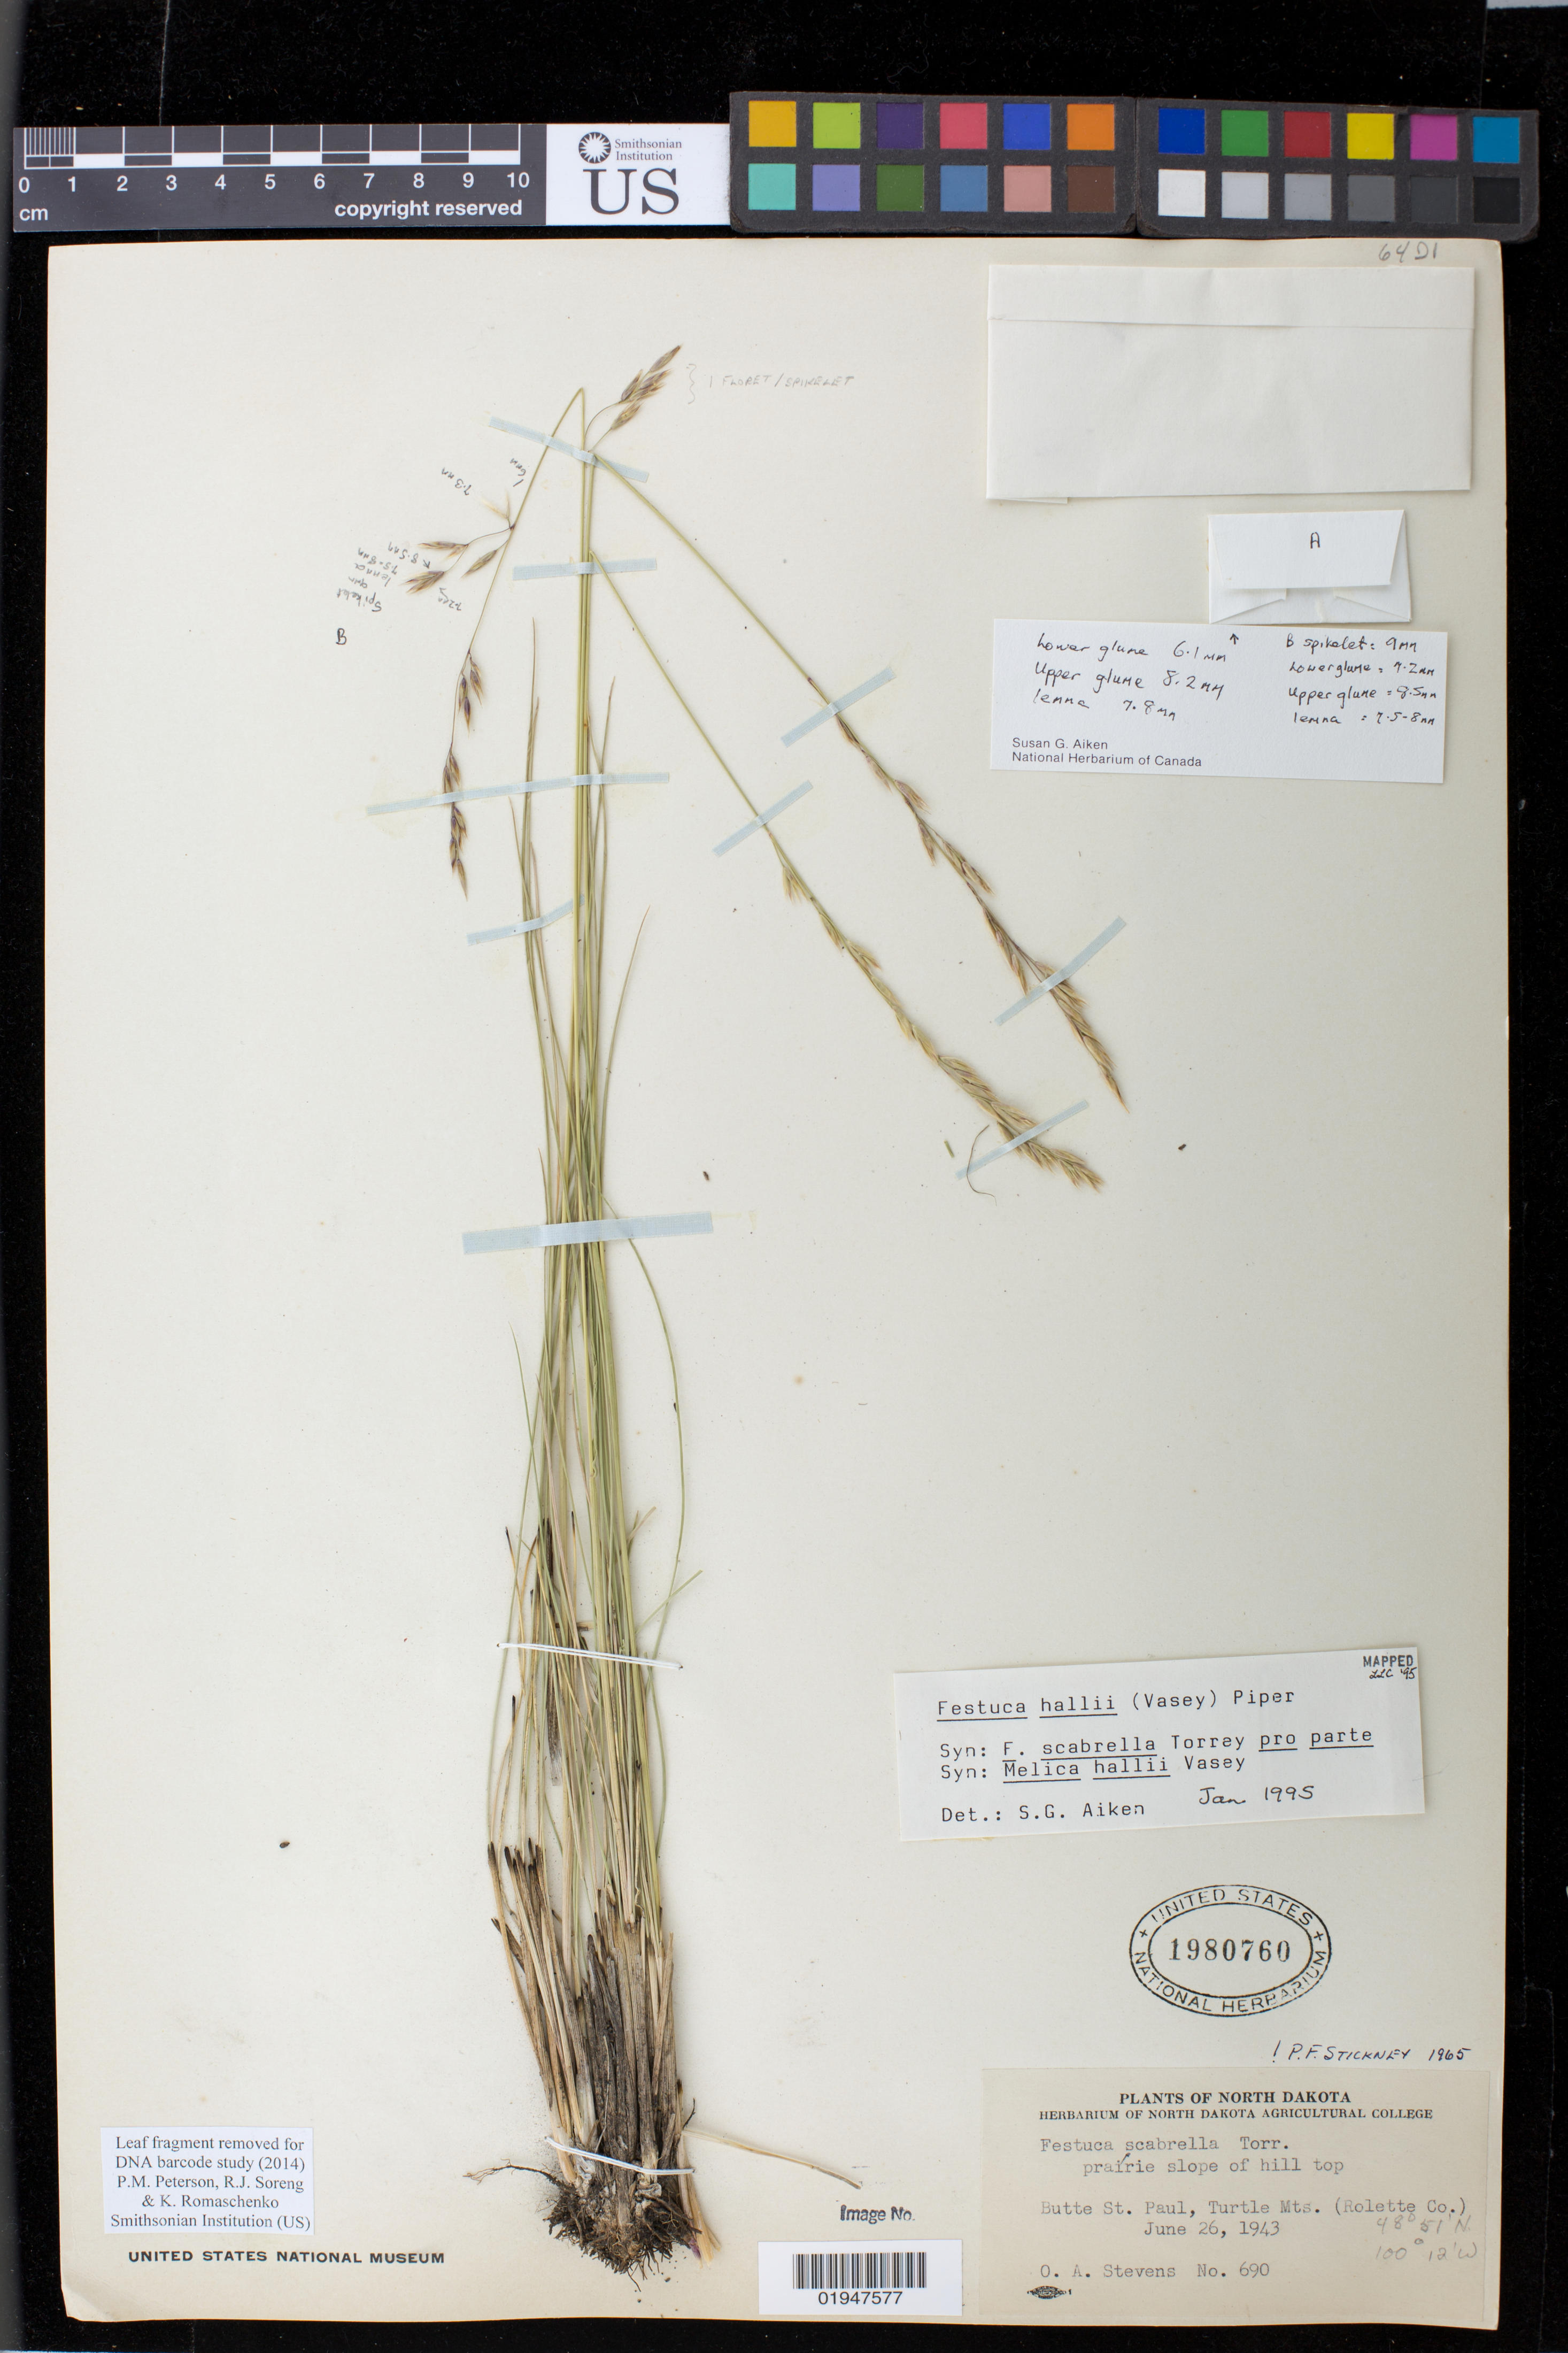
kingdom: Plantae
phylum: Tracheophyta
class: Liliopsida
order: Poales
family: Poaceae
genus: Festuca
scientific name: Festuca hallii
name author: (Vasey) Piper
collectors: O. A. Stevens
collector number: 690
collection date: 1943-06-26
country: United States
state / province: North Dakota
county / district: Rolette County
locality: Butte St. Paul, Turtle Mts.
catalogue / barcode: US 1980760